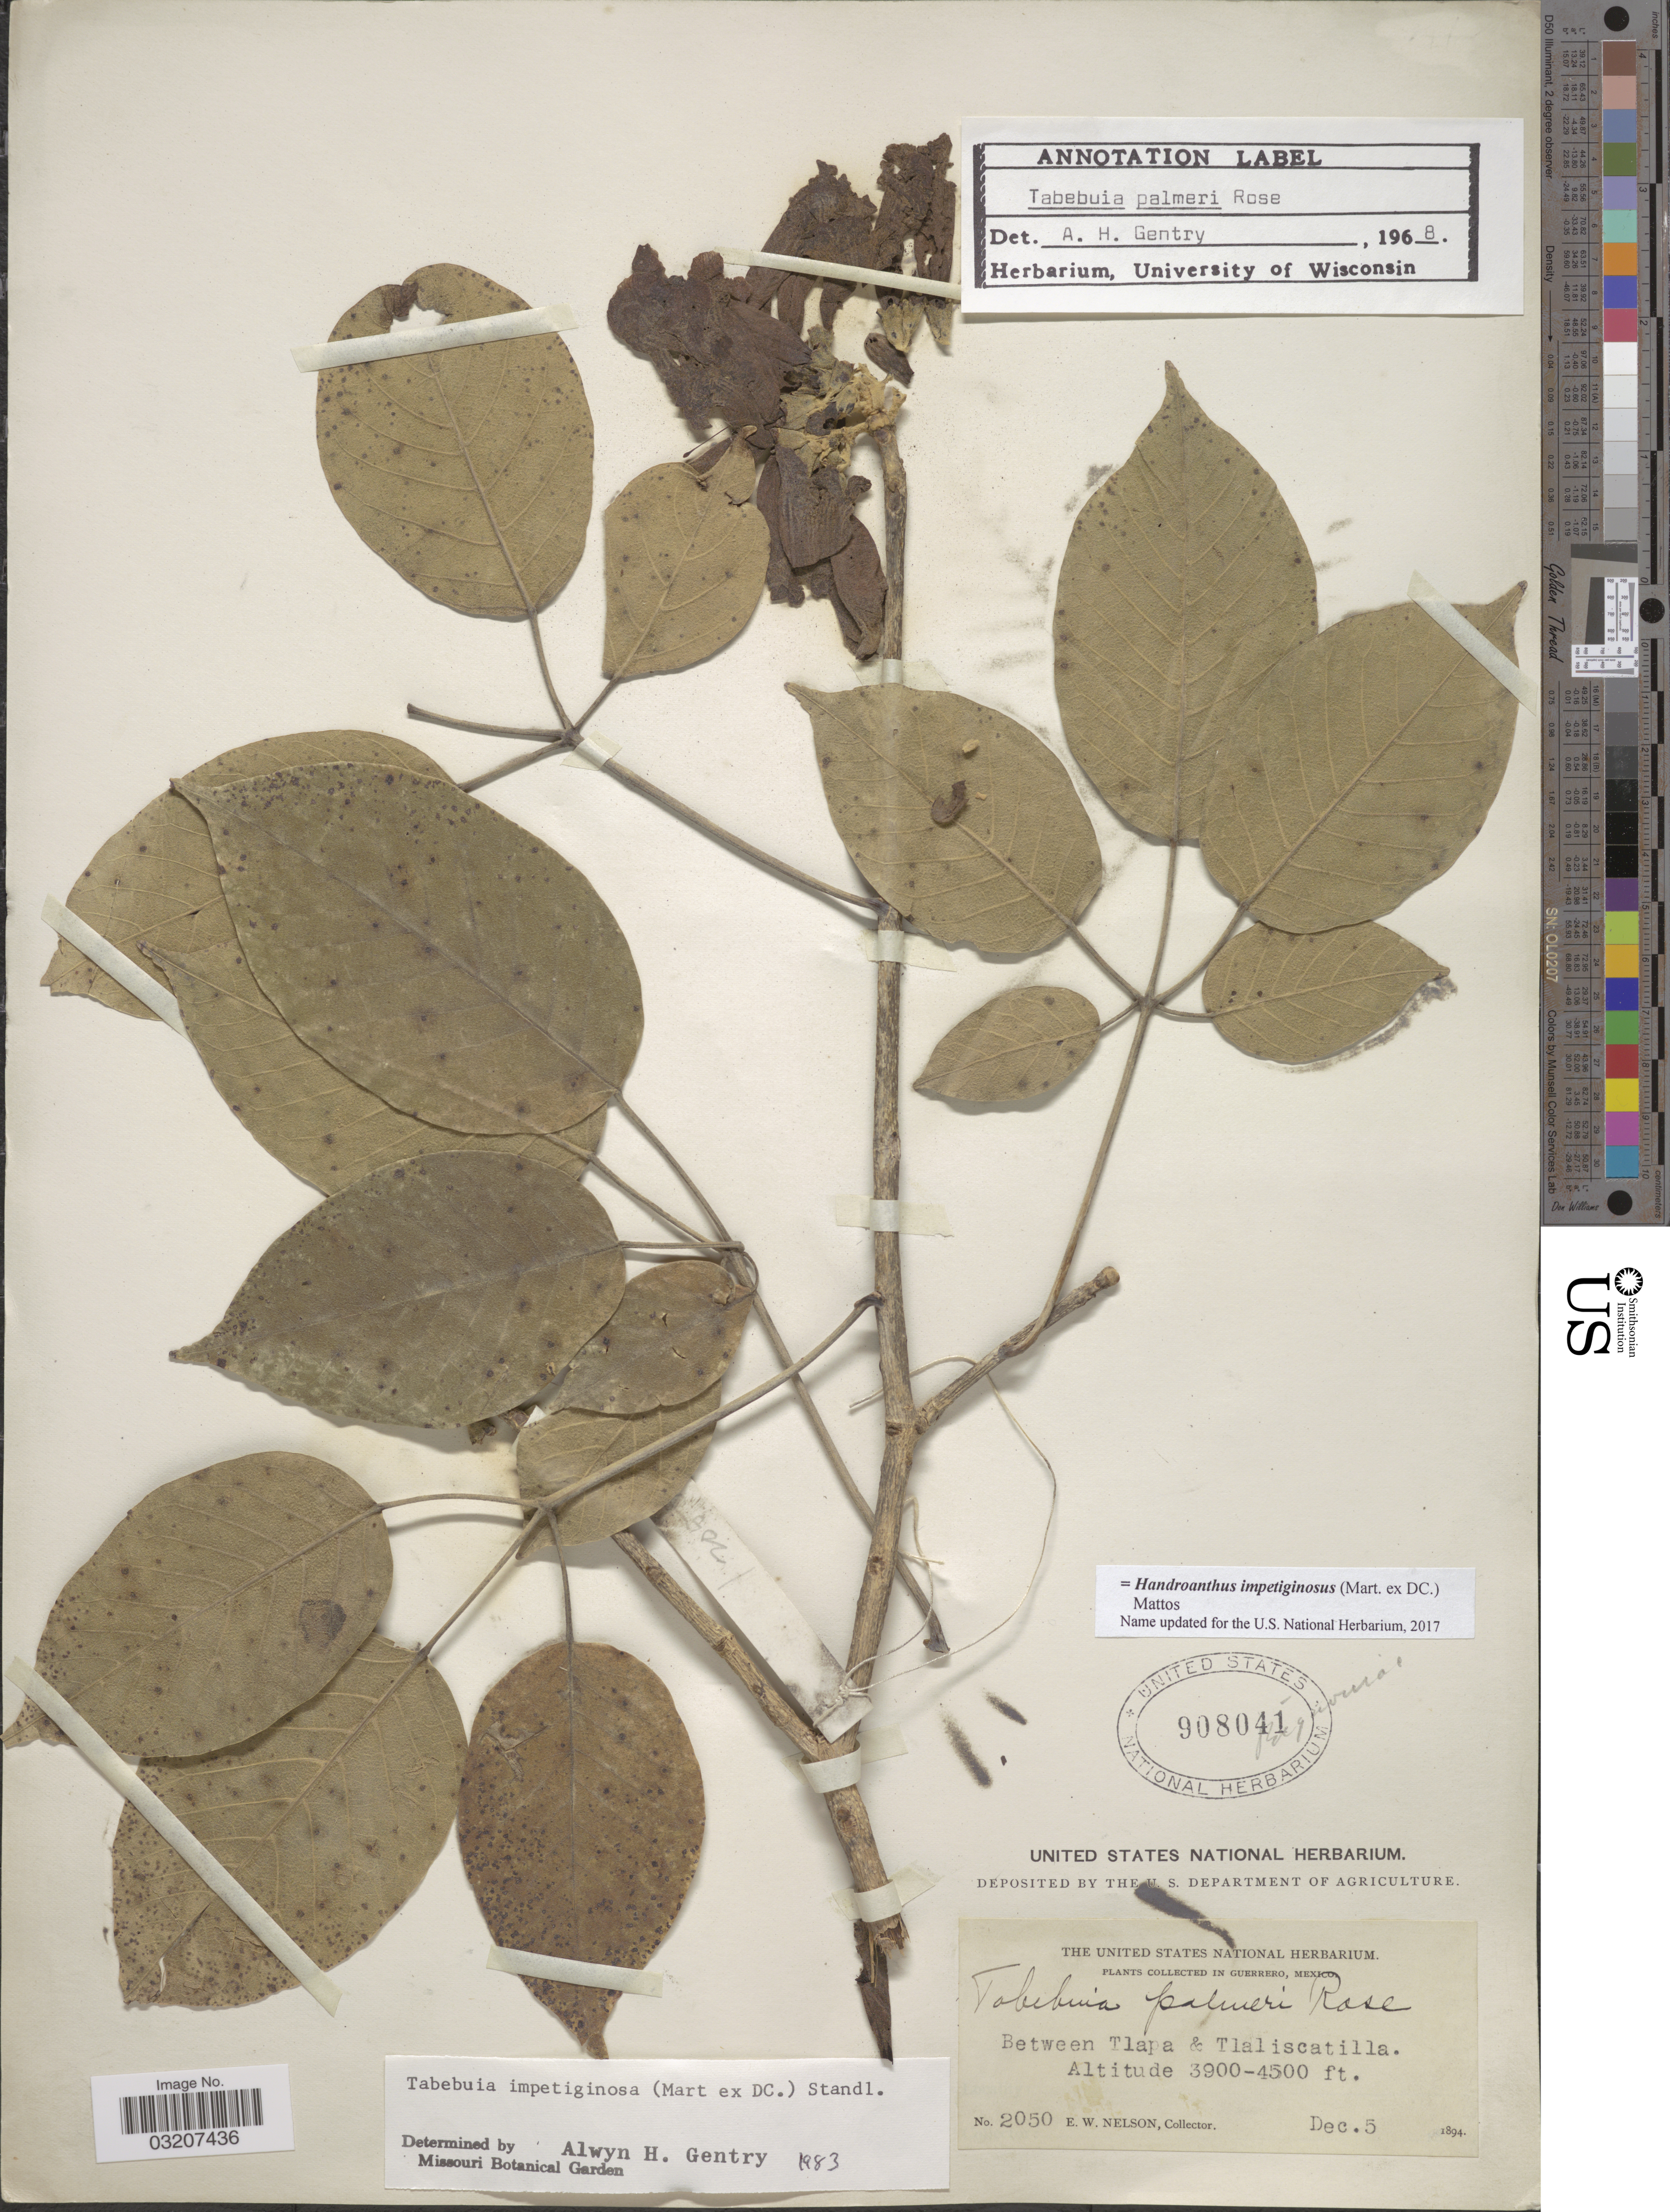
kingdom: Plantae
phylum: Tracheophyta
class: Magnoliopsida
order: Lamiales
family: Bignoniaceae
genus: Handroanthus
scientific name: Handroanthus impetiginosus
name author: (Mart. ex DC.) Mattos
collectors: E. W. Nelson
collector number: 2050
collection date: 1894-12-05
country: Mexico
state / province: Guerrero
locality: Between Tlapa & Tlaliscatilla.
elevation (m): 1189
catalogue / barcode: US 908041